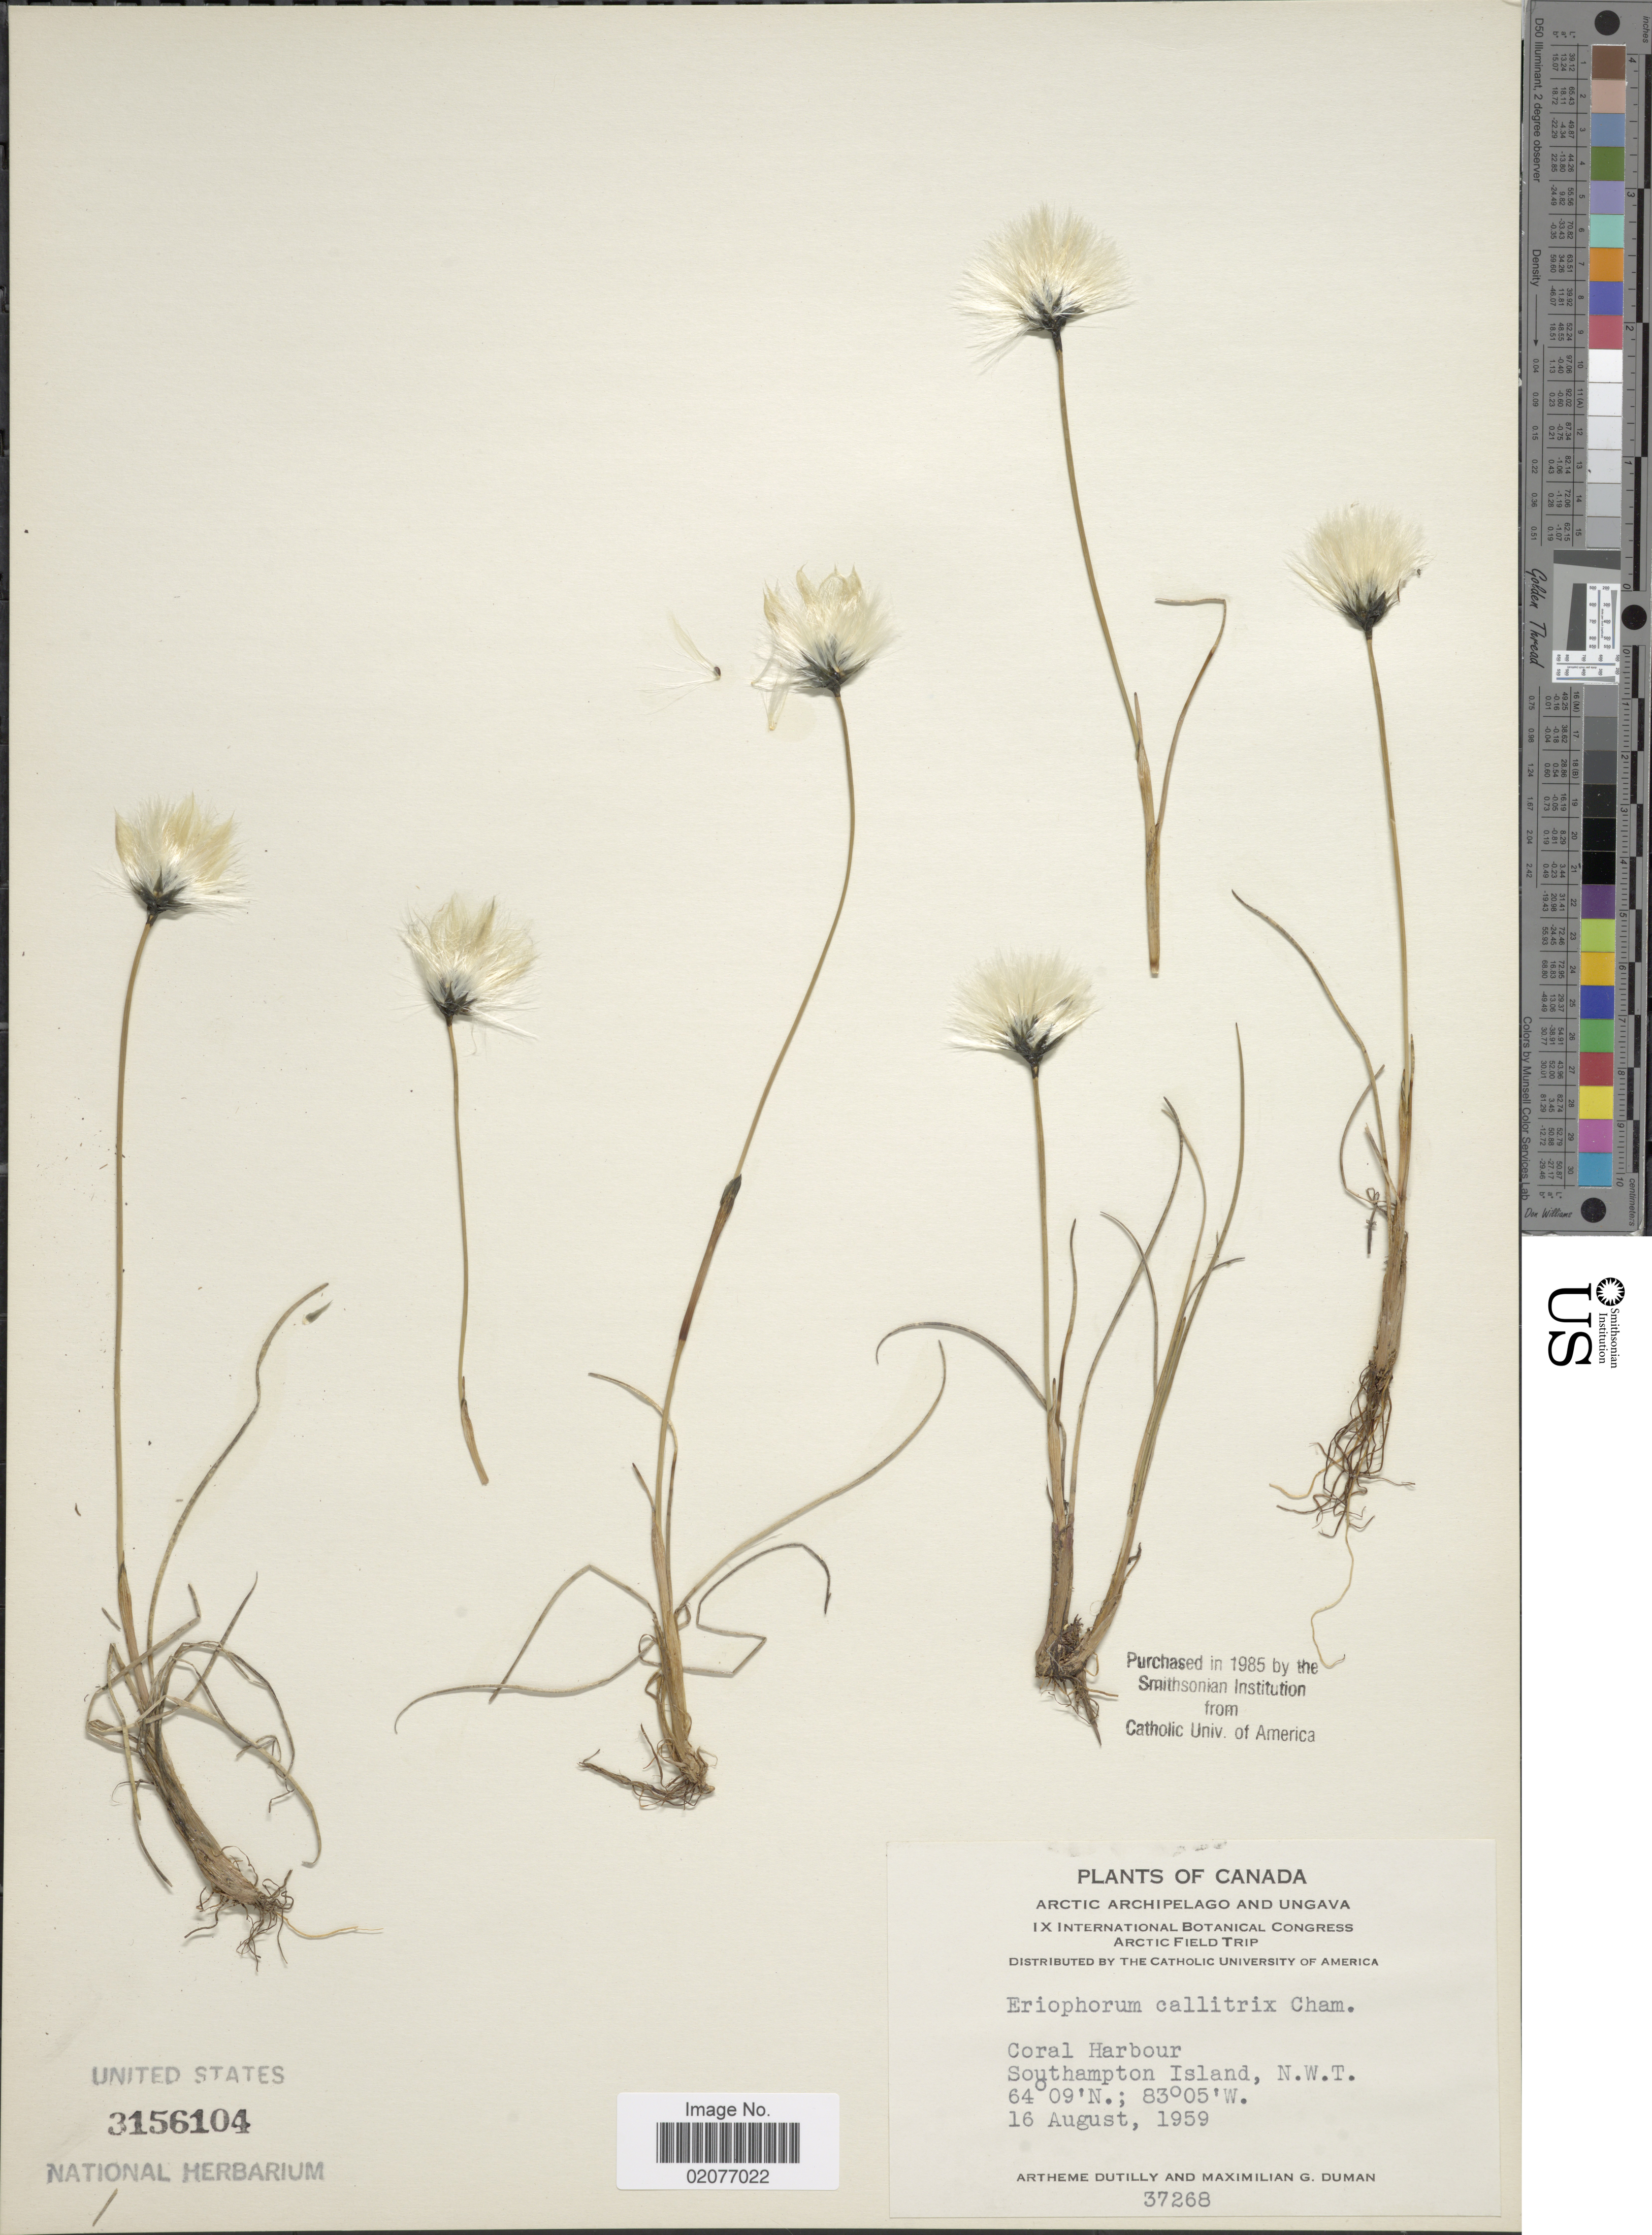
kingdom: Plantae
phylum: Tracheophyta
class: Liliopsida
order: Poales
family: Cyperaceae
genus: Eriophorum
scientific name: Eriophorum callitrix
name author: Cham. ex C.A. Mey.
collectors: A. Dutilly & M. Duman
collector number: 37268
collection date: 1959-08-16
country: Canada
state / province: Northwest Territories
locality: Arctic Archipelago and Ungava, Coral Harbour, Southampton Island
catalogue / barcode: US 3156104